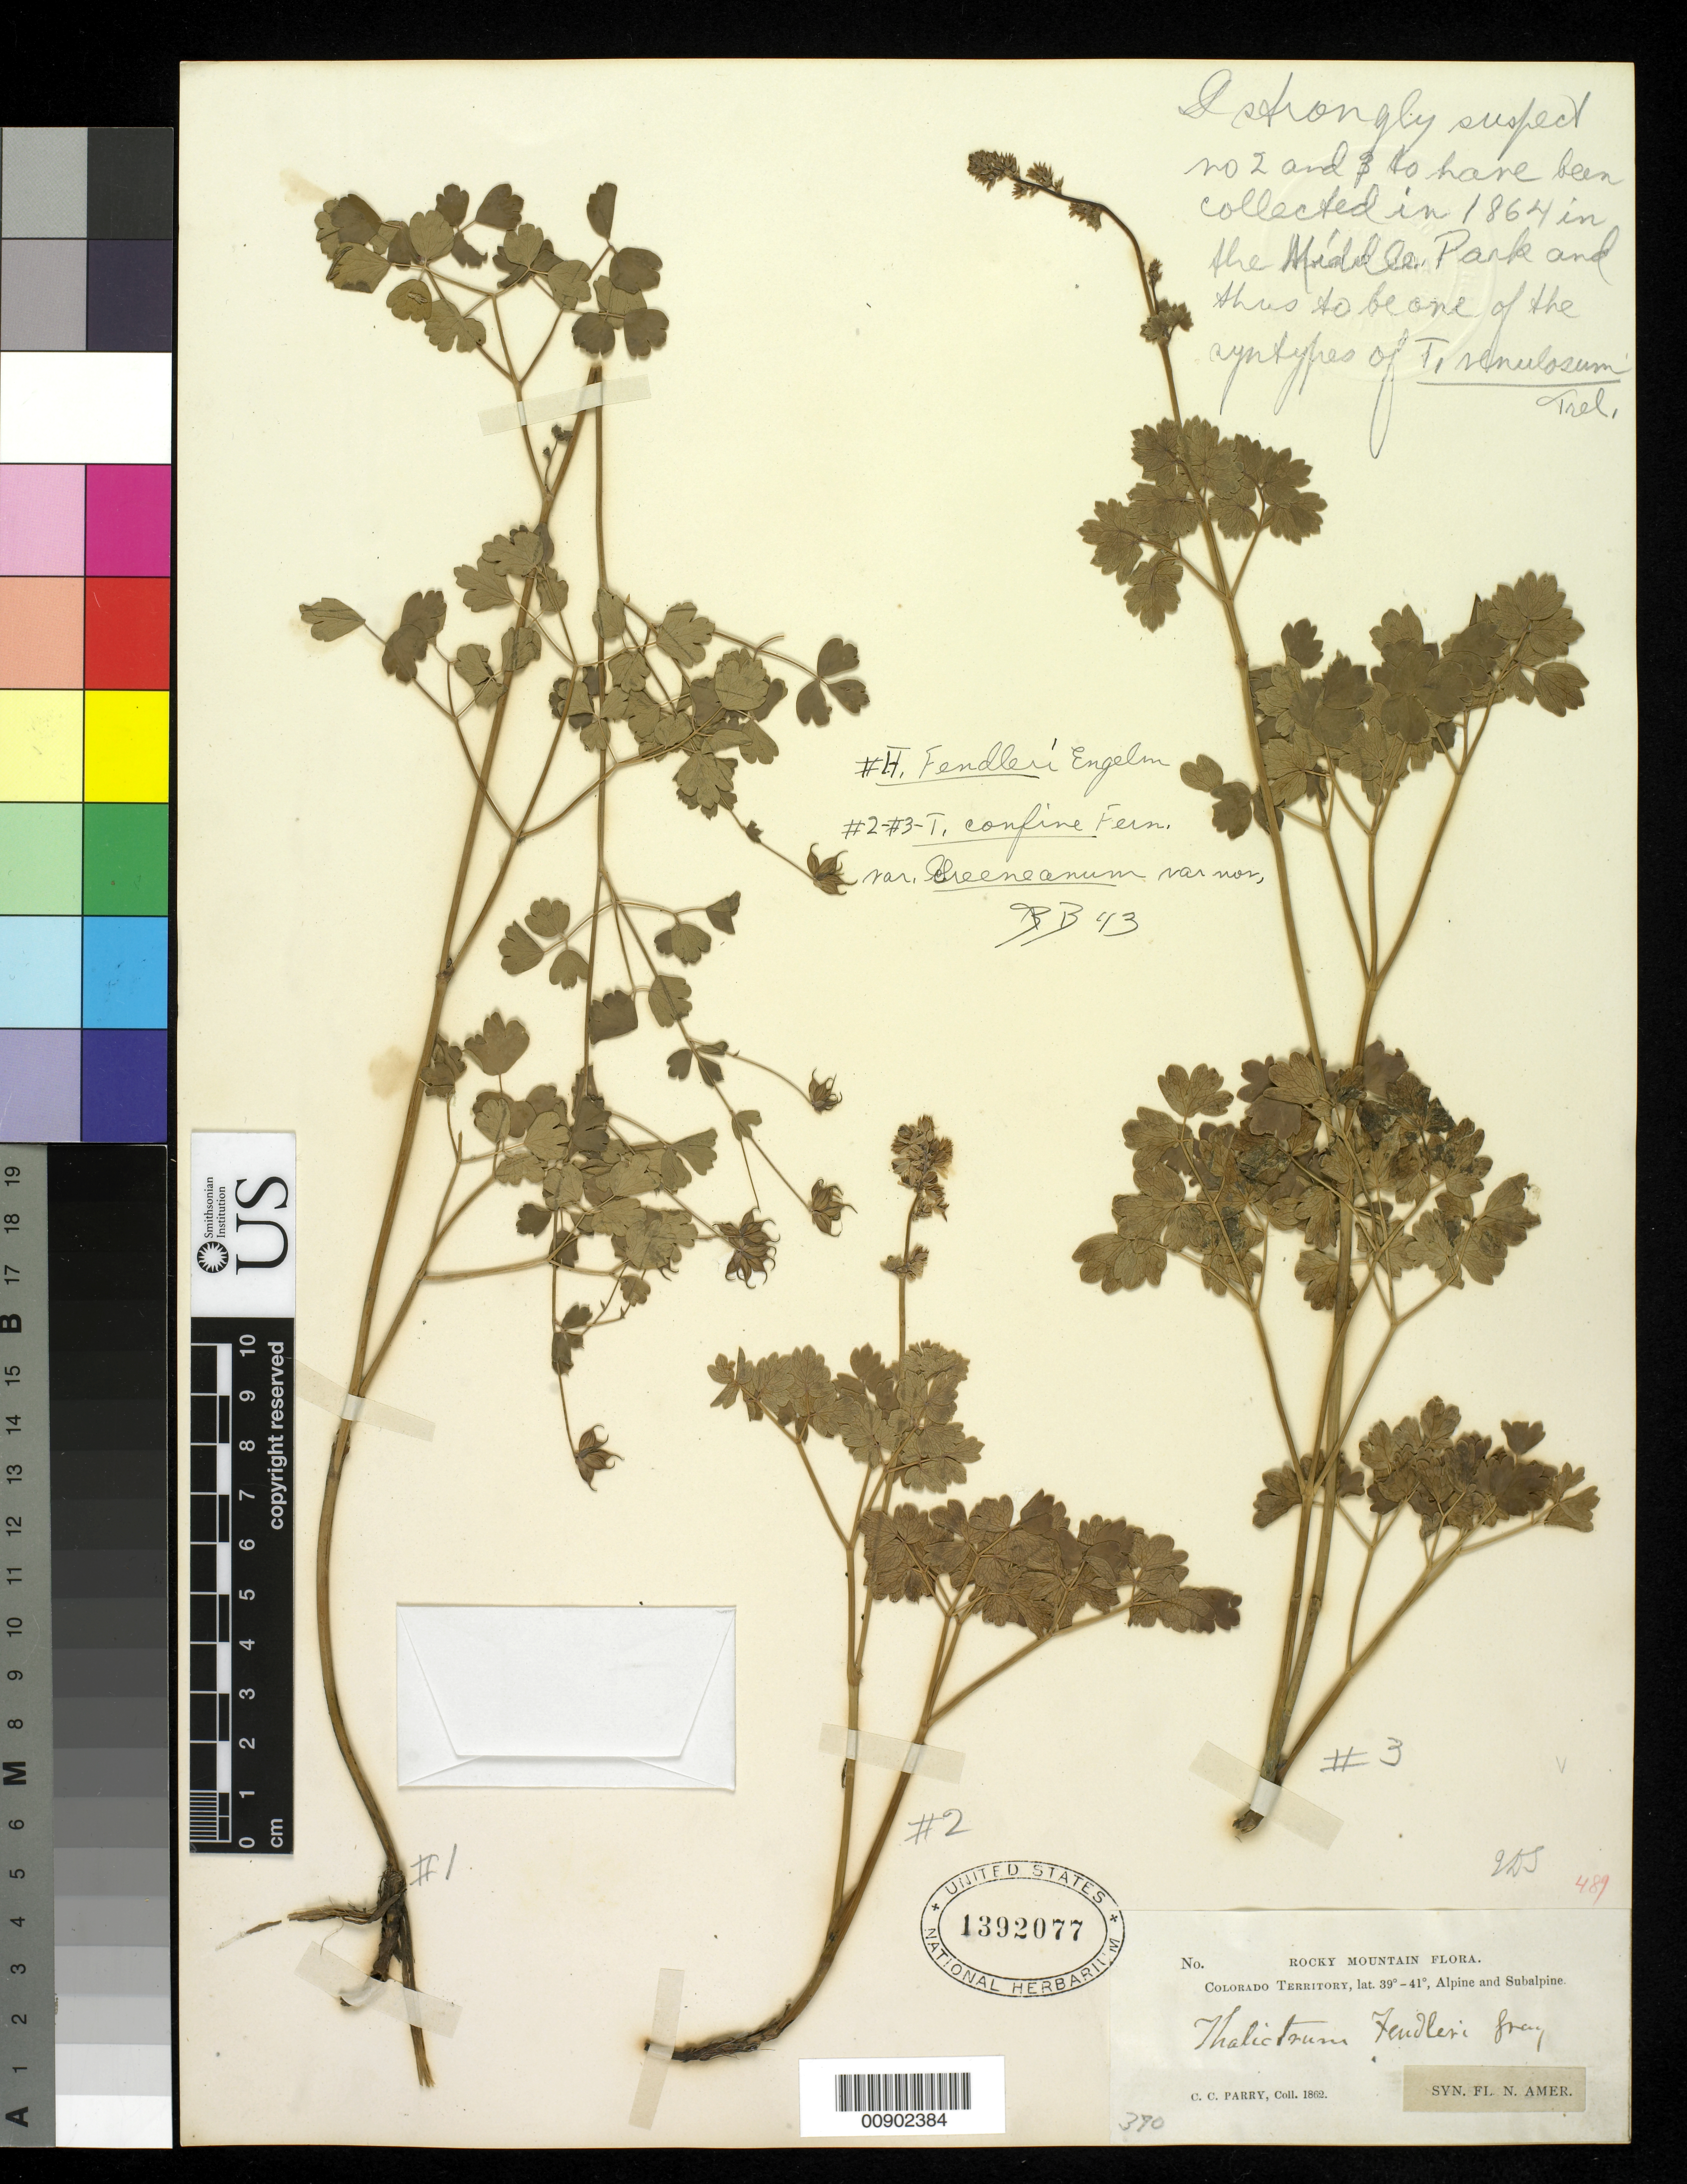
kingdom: Plantae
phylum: Tracheophyta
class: Magnoliopsida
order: Ranunculales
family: Ranunculaceae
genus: Thalictrum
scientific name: Thalictrum venulosum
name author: Trel.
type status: Possible Syntype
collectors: C. C. Parry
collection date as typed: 1862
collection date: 1862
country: United States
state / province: Colorado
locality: Colorado Territory. [Protologue, among several syntypes, "… Colorado (Parry and Vasey). Young plants were distributed with T. fendleri in Parry's Rocky Mountain Plants of 1862."]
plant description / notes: Sheet bears 3 specimens, apparently representing two taxa. Annotated [by J. Donnell Smith?], "I strongly suspect no. 2 and 3 to have been collected in 1864 in the Middle Park and thus to be one of the syntypes of T. venulosum Trel."; Lectotype collection is Franklin Exped. s.n. (GH) as designated (as "Type") by B. Boivin in Rhodora 46: 439 (1944).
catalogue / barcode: US 1392077